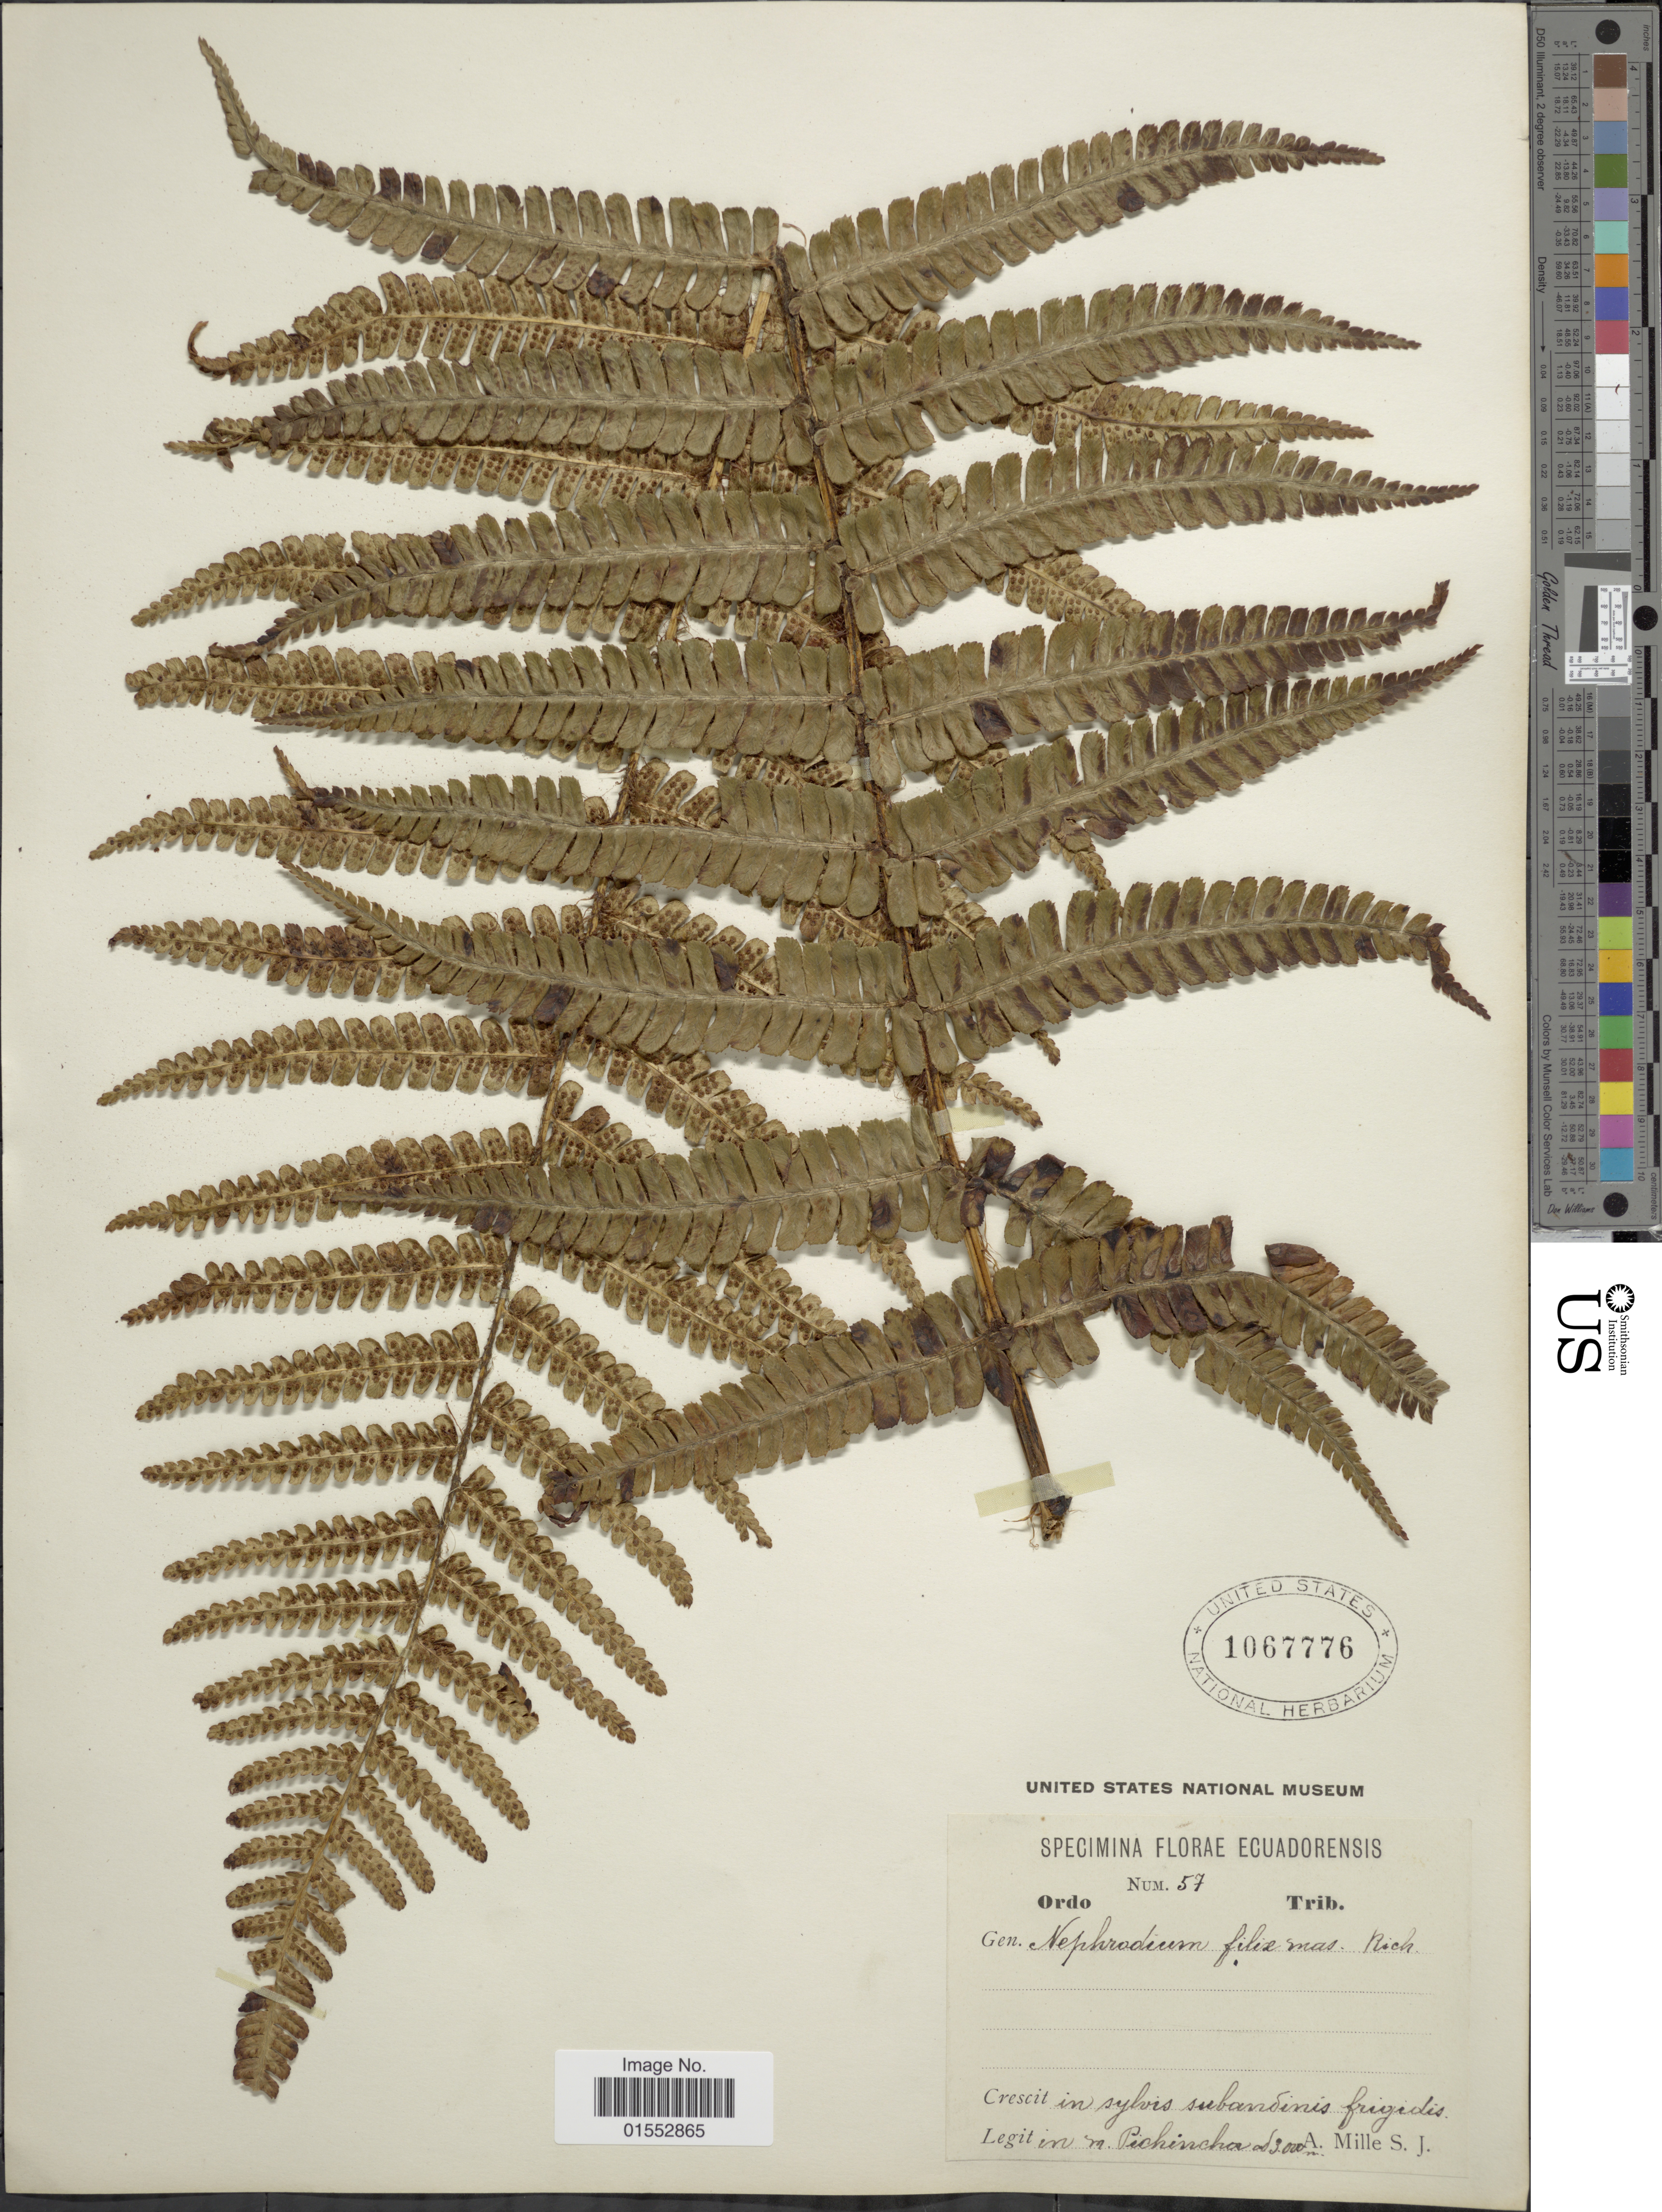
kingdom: Plantae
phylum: Tracheophyta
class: Polypodiopsida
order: Polypodiales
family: Dryopteridaceae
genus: Dryopteris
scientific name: Dryopteris wallichiana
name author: (Spreng.) Hyl.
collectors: A. Mille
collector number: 57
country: Ecuador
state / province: Pichincha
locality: Crescit: in sylvis subandinis frigidis. in m. Pichincha.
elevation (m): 3000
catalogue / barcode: US 1067776